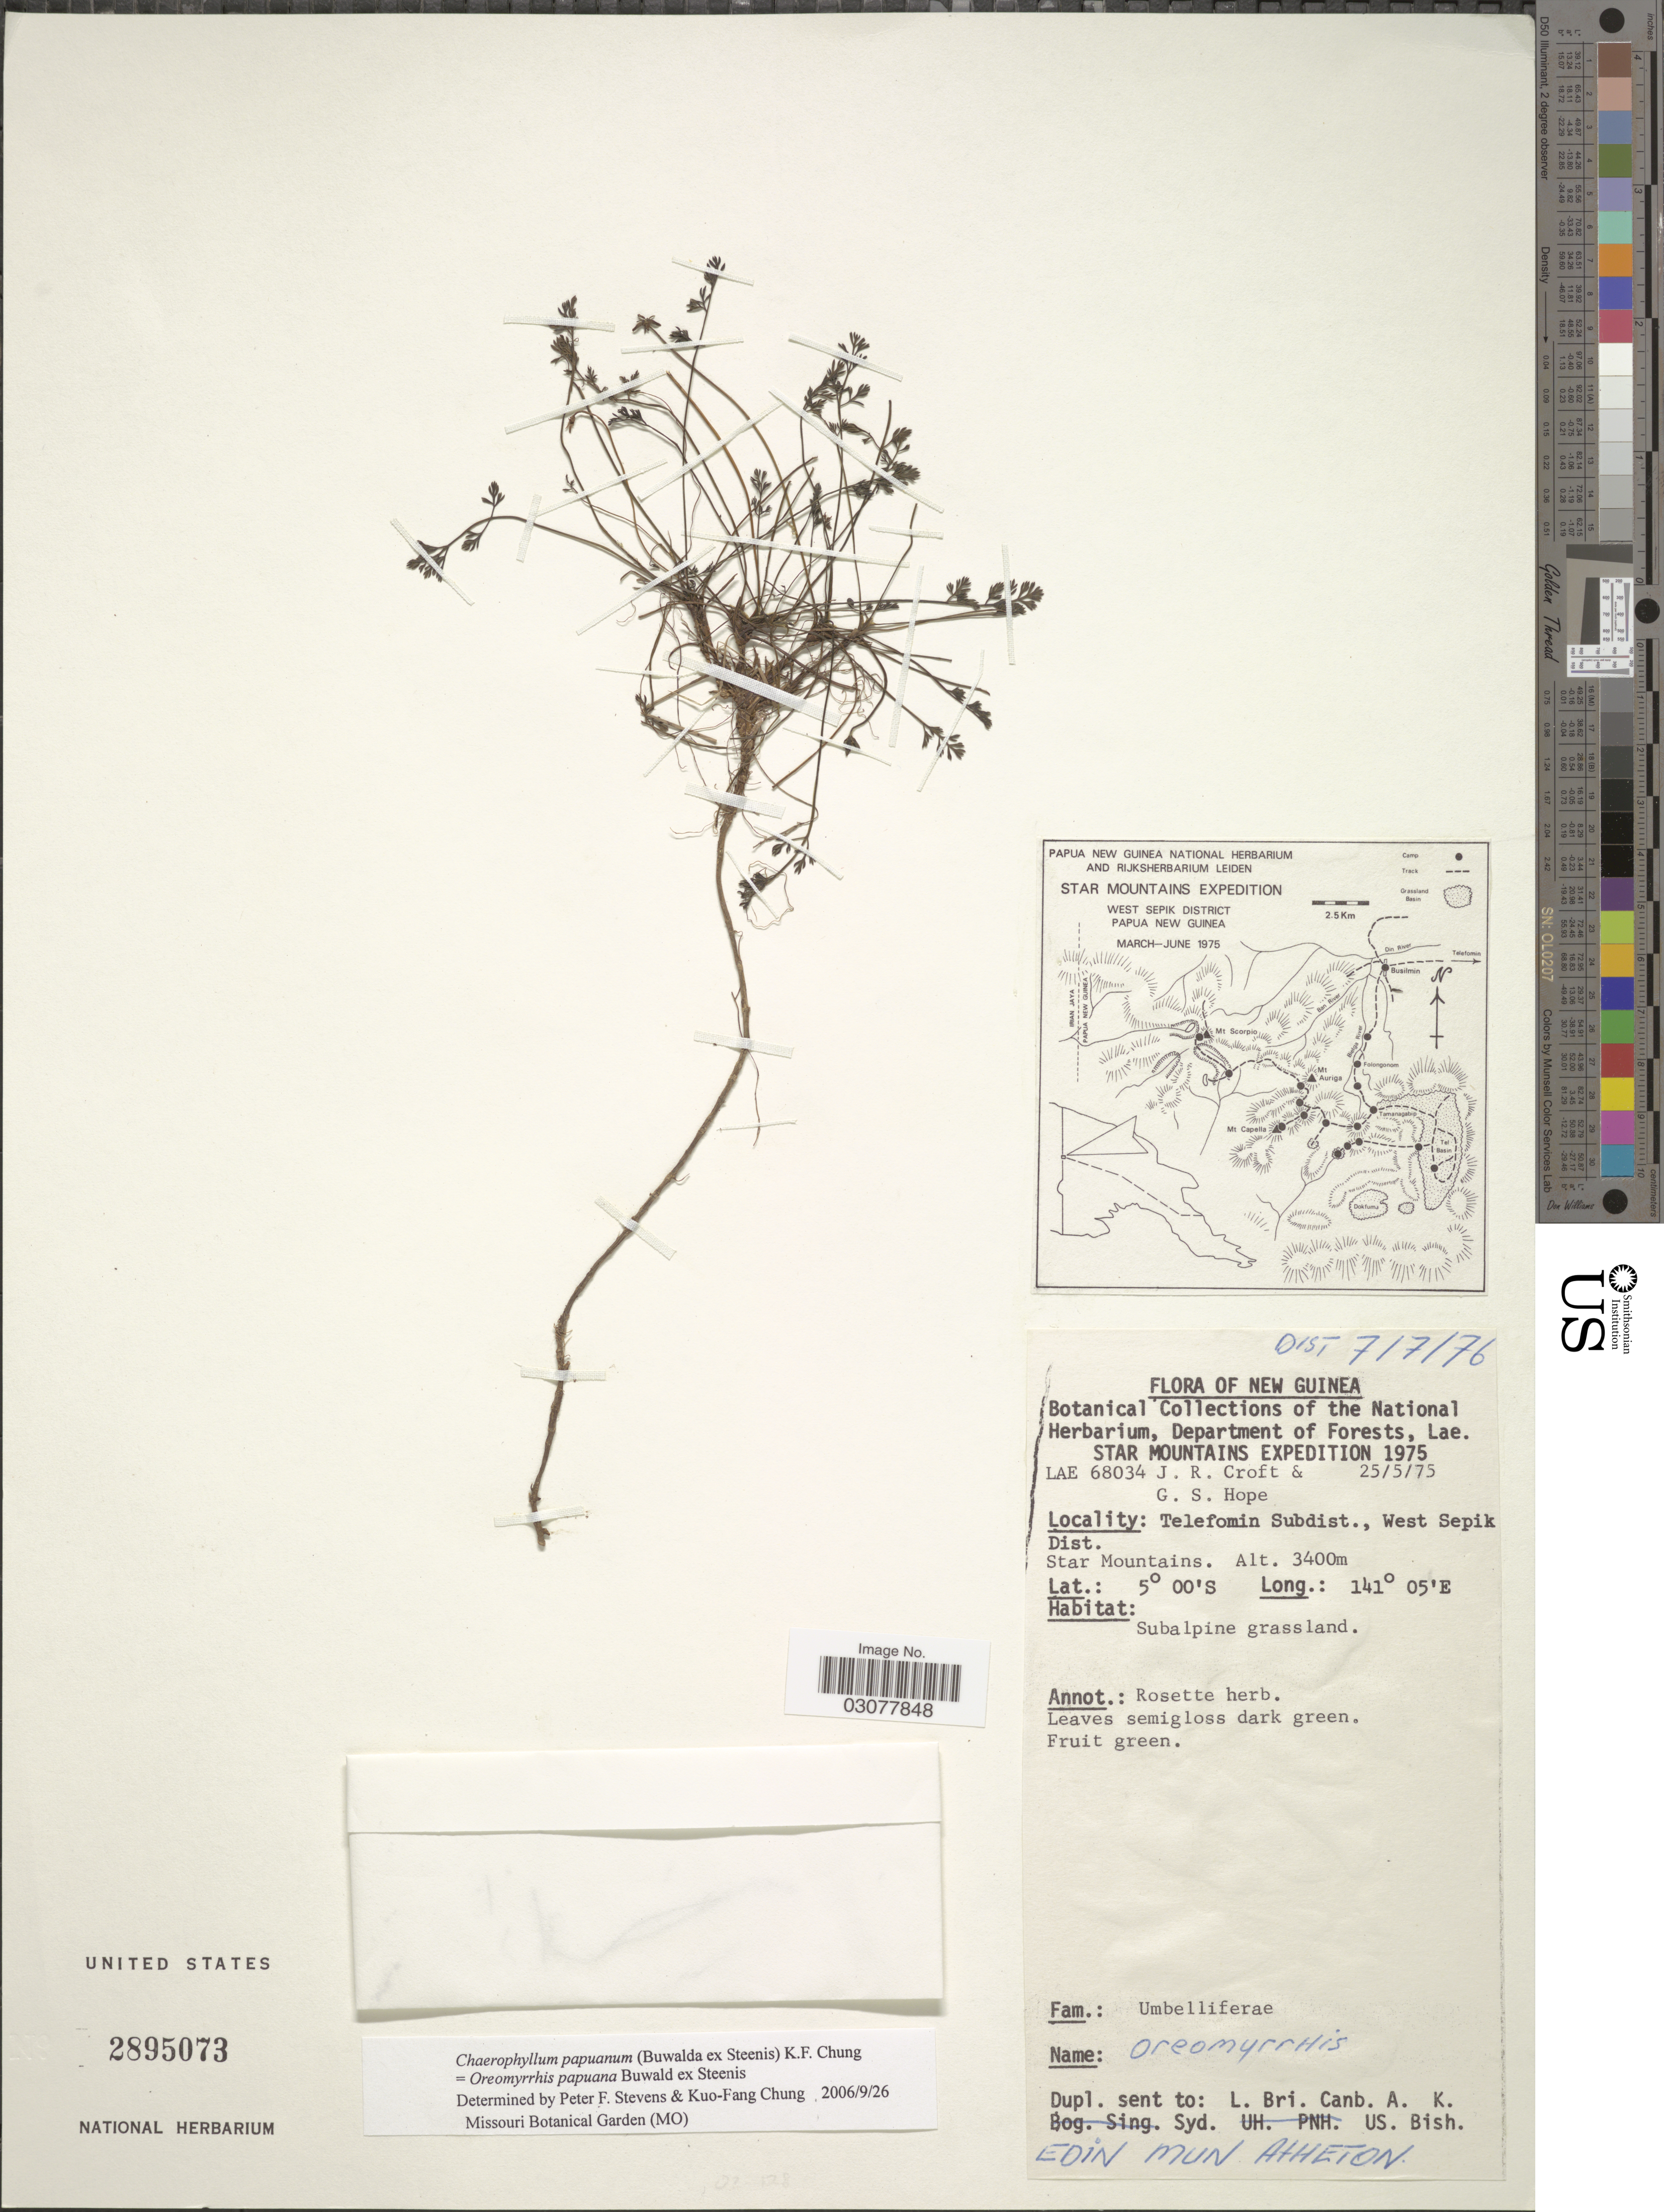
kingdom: Plantae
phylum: Tracheophyta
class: Magnoliopsida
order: Apiales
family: Apiaceae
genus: Chaerophyllum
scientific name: Chaerophyllum papuanum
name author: (Buwalda) K.F. Chung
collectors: J. R. Croft & G. Hope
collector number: LAE68034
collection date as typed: Transcribed d/m/y: 25/5/75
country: Papua New Guinea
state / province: Sandaun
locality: New Guinea, Telefomin Subdist., West Sepik Dist., Star Mountains.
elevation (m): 3400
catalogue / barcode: US 2895073